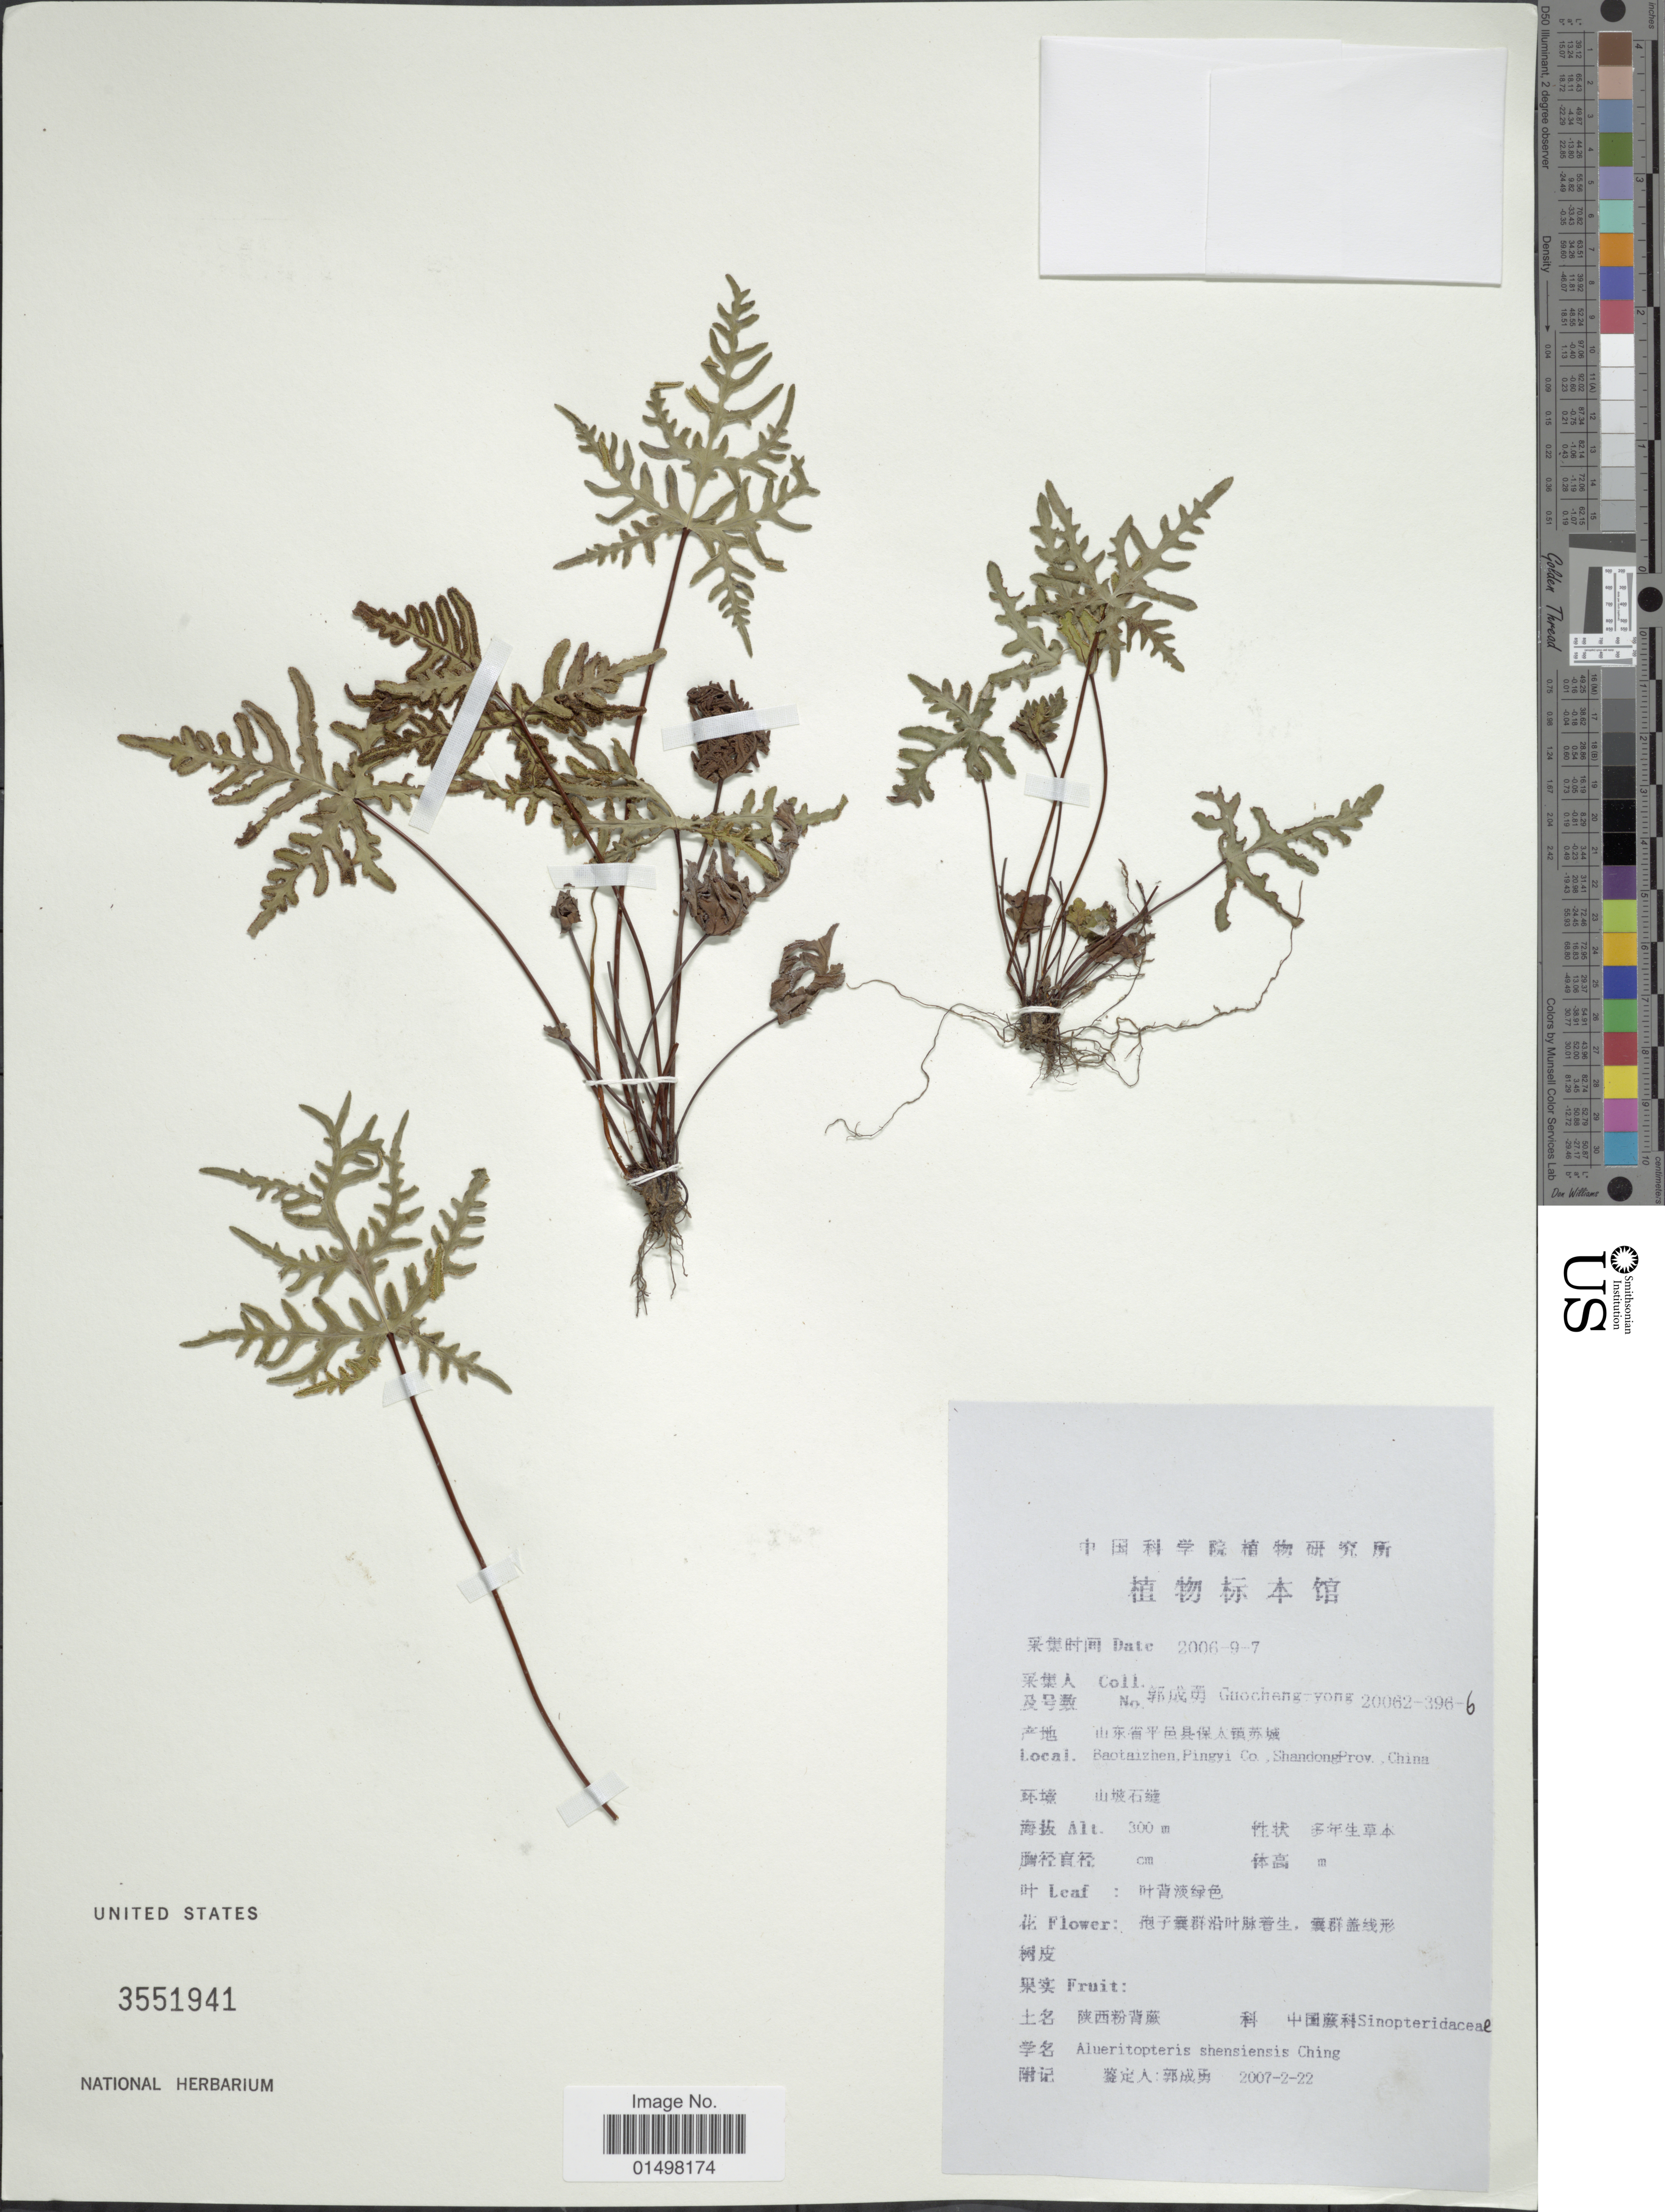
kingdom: Plantae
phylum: Tracheophyta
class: Polypodiopsida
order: Polypodiales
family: Pteridaceae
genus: Aleuritopteris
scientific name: Aleuritopteris shensiensis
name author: Ching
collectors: Guo cheng-yong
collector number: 20062-396-6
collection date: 2006-09-07/2007-02-22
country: China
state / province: Shandong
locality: Baotaizhen, Pingyi Co., ShangdongProv. China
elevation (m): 300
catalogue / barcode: US 3551941